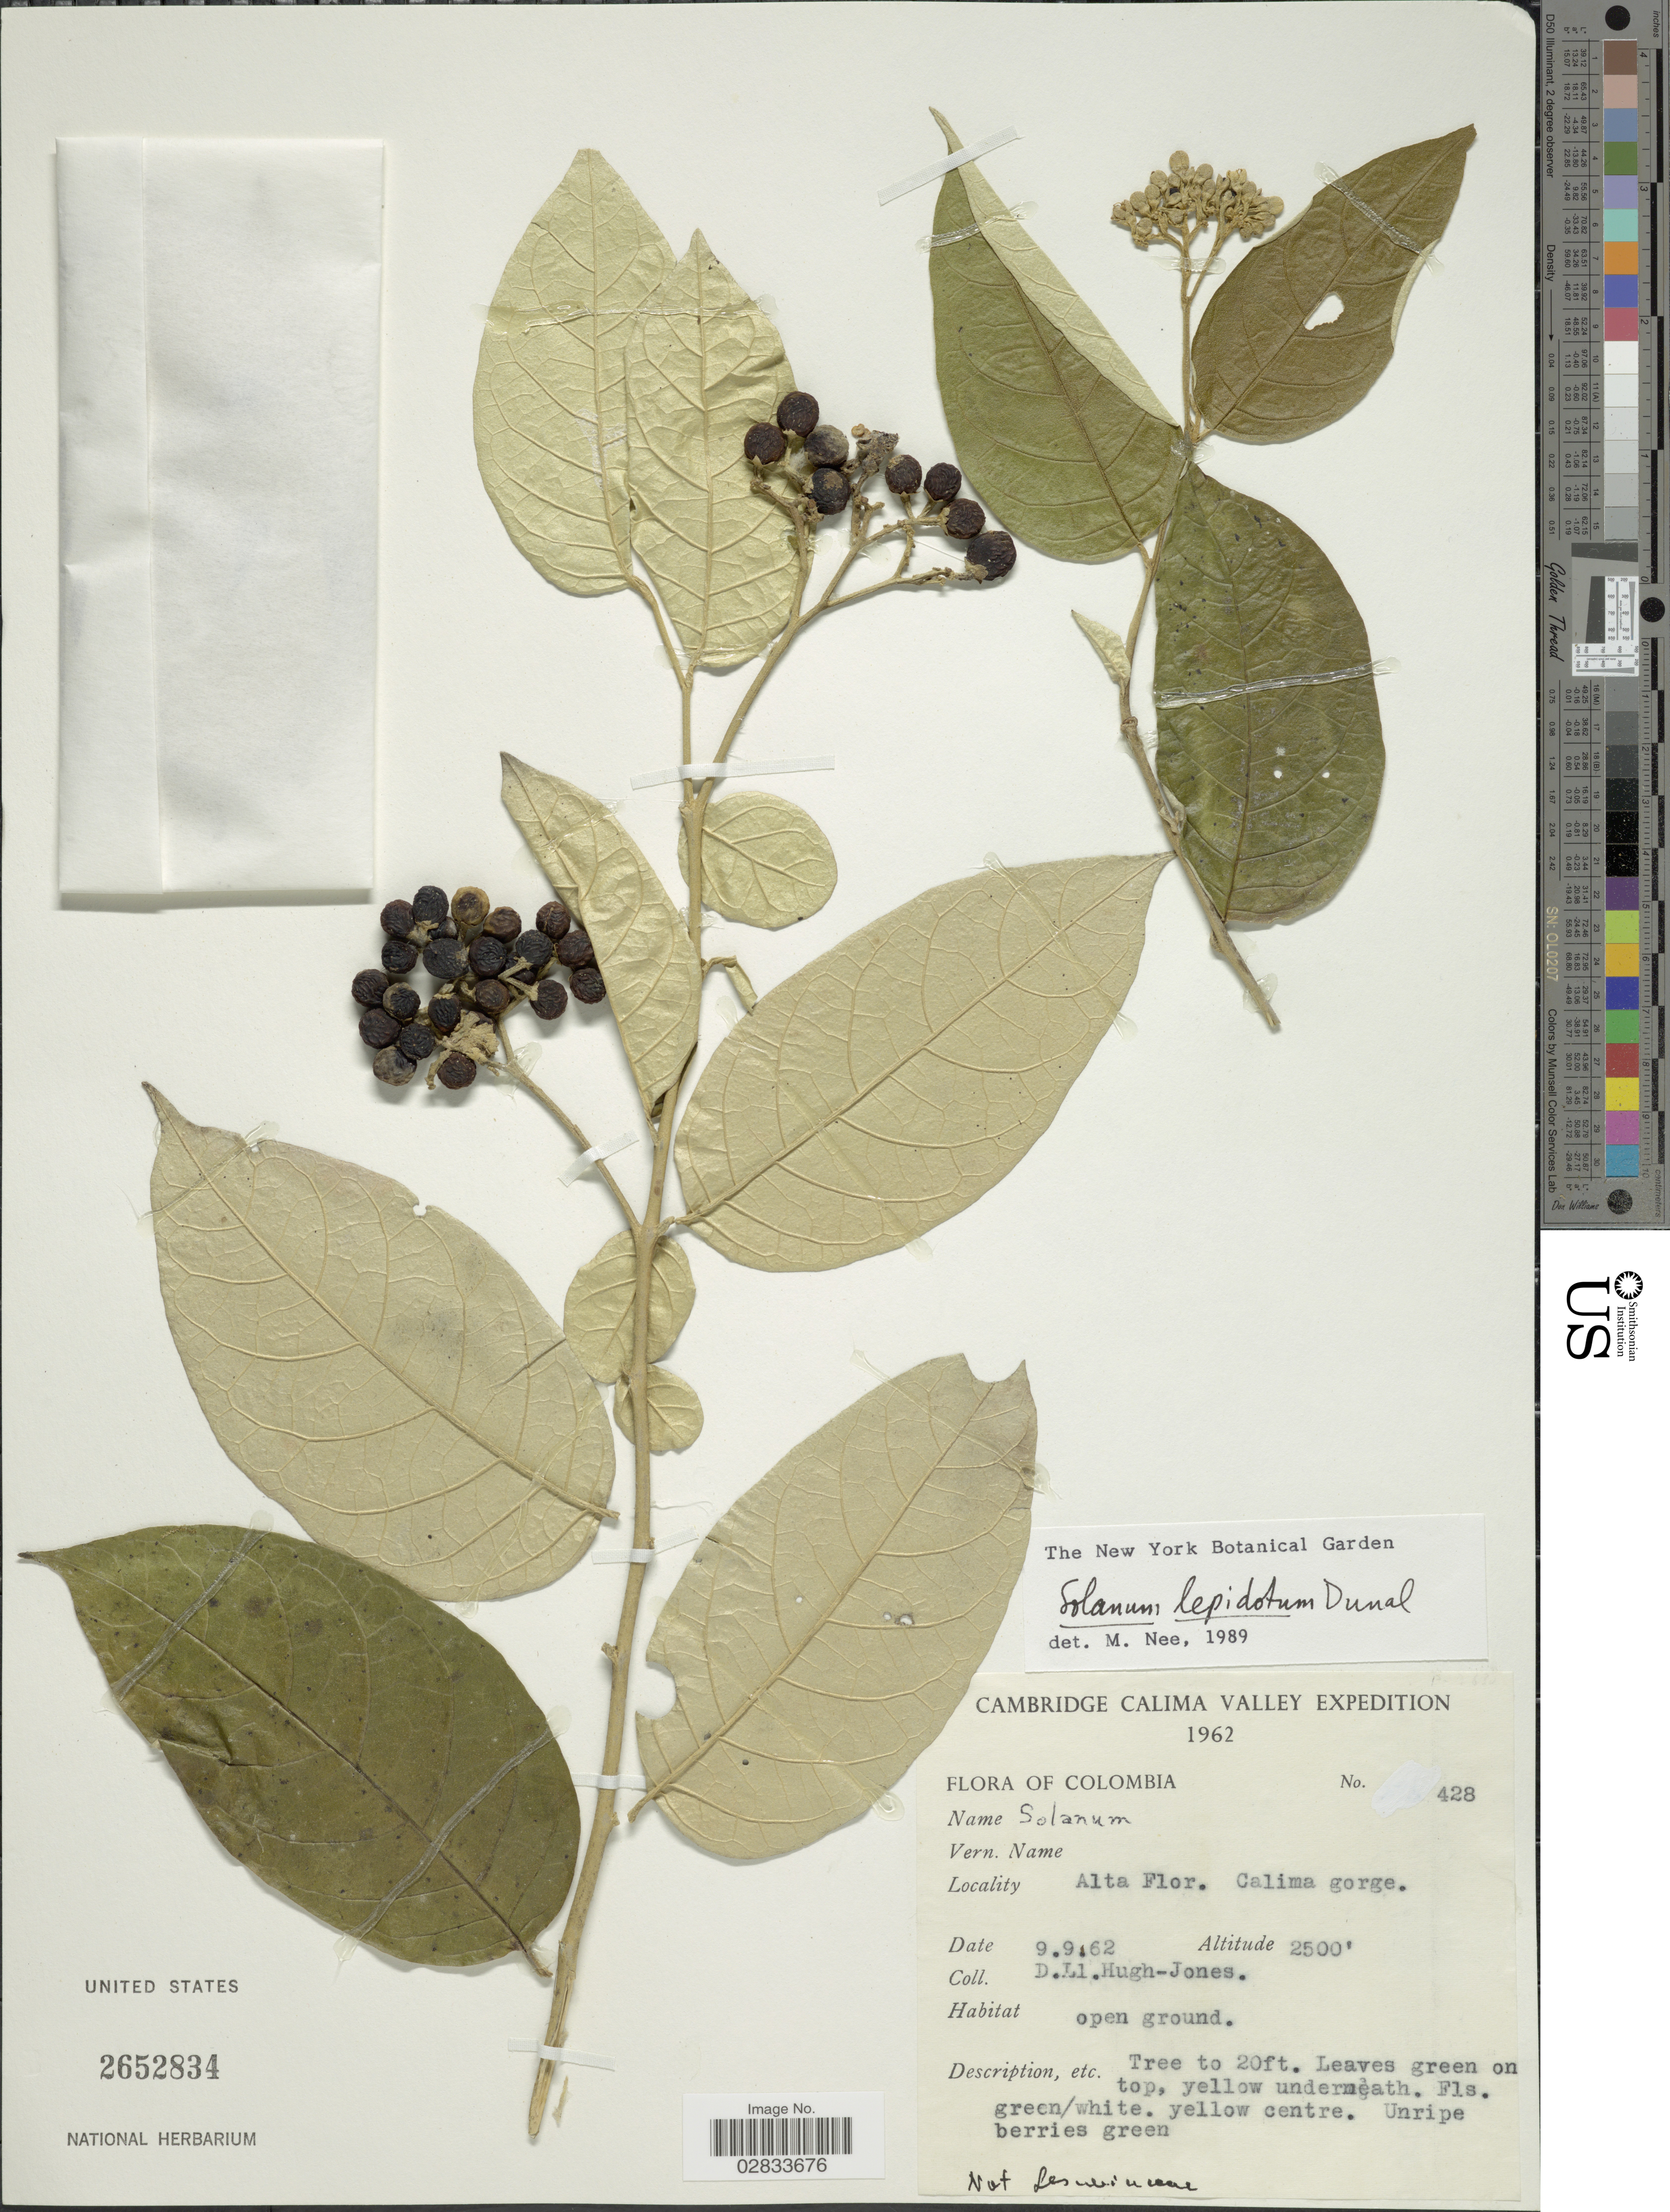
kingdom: Plantae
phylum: Tracheophyta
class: Magnoliopsida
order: Solanales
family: Solanaceae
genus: Solanum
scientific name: Solanum lepidotum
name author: Humb. & Bonpl. ex Dunal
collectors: D. Hugh-Jones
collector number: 428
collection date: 1962-09-09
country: Colombia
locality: Calima Valley, Alta Flor, Calima gorge.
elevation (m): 762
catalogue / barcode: US 2652834